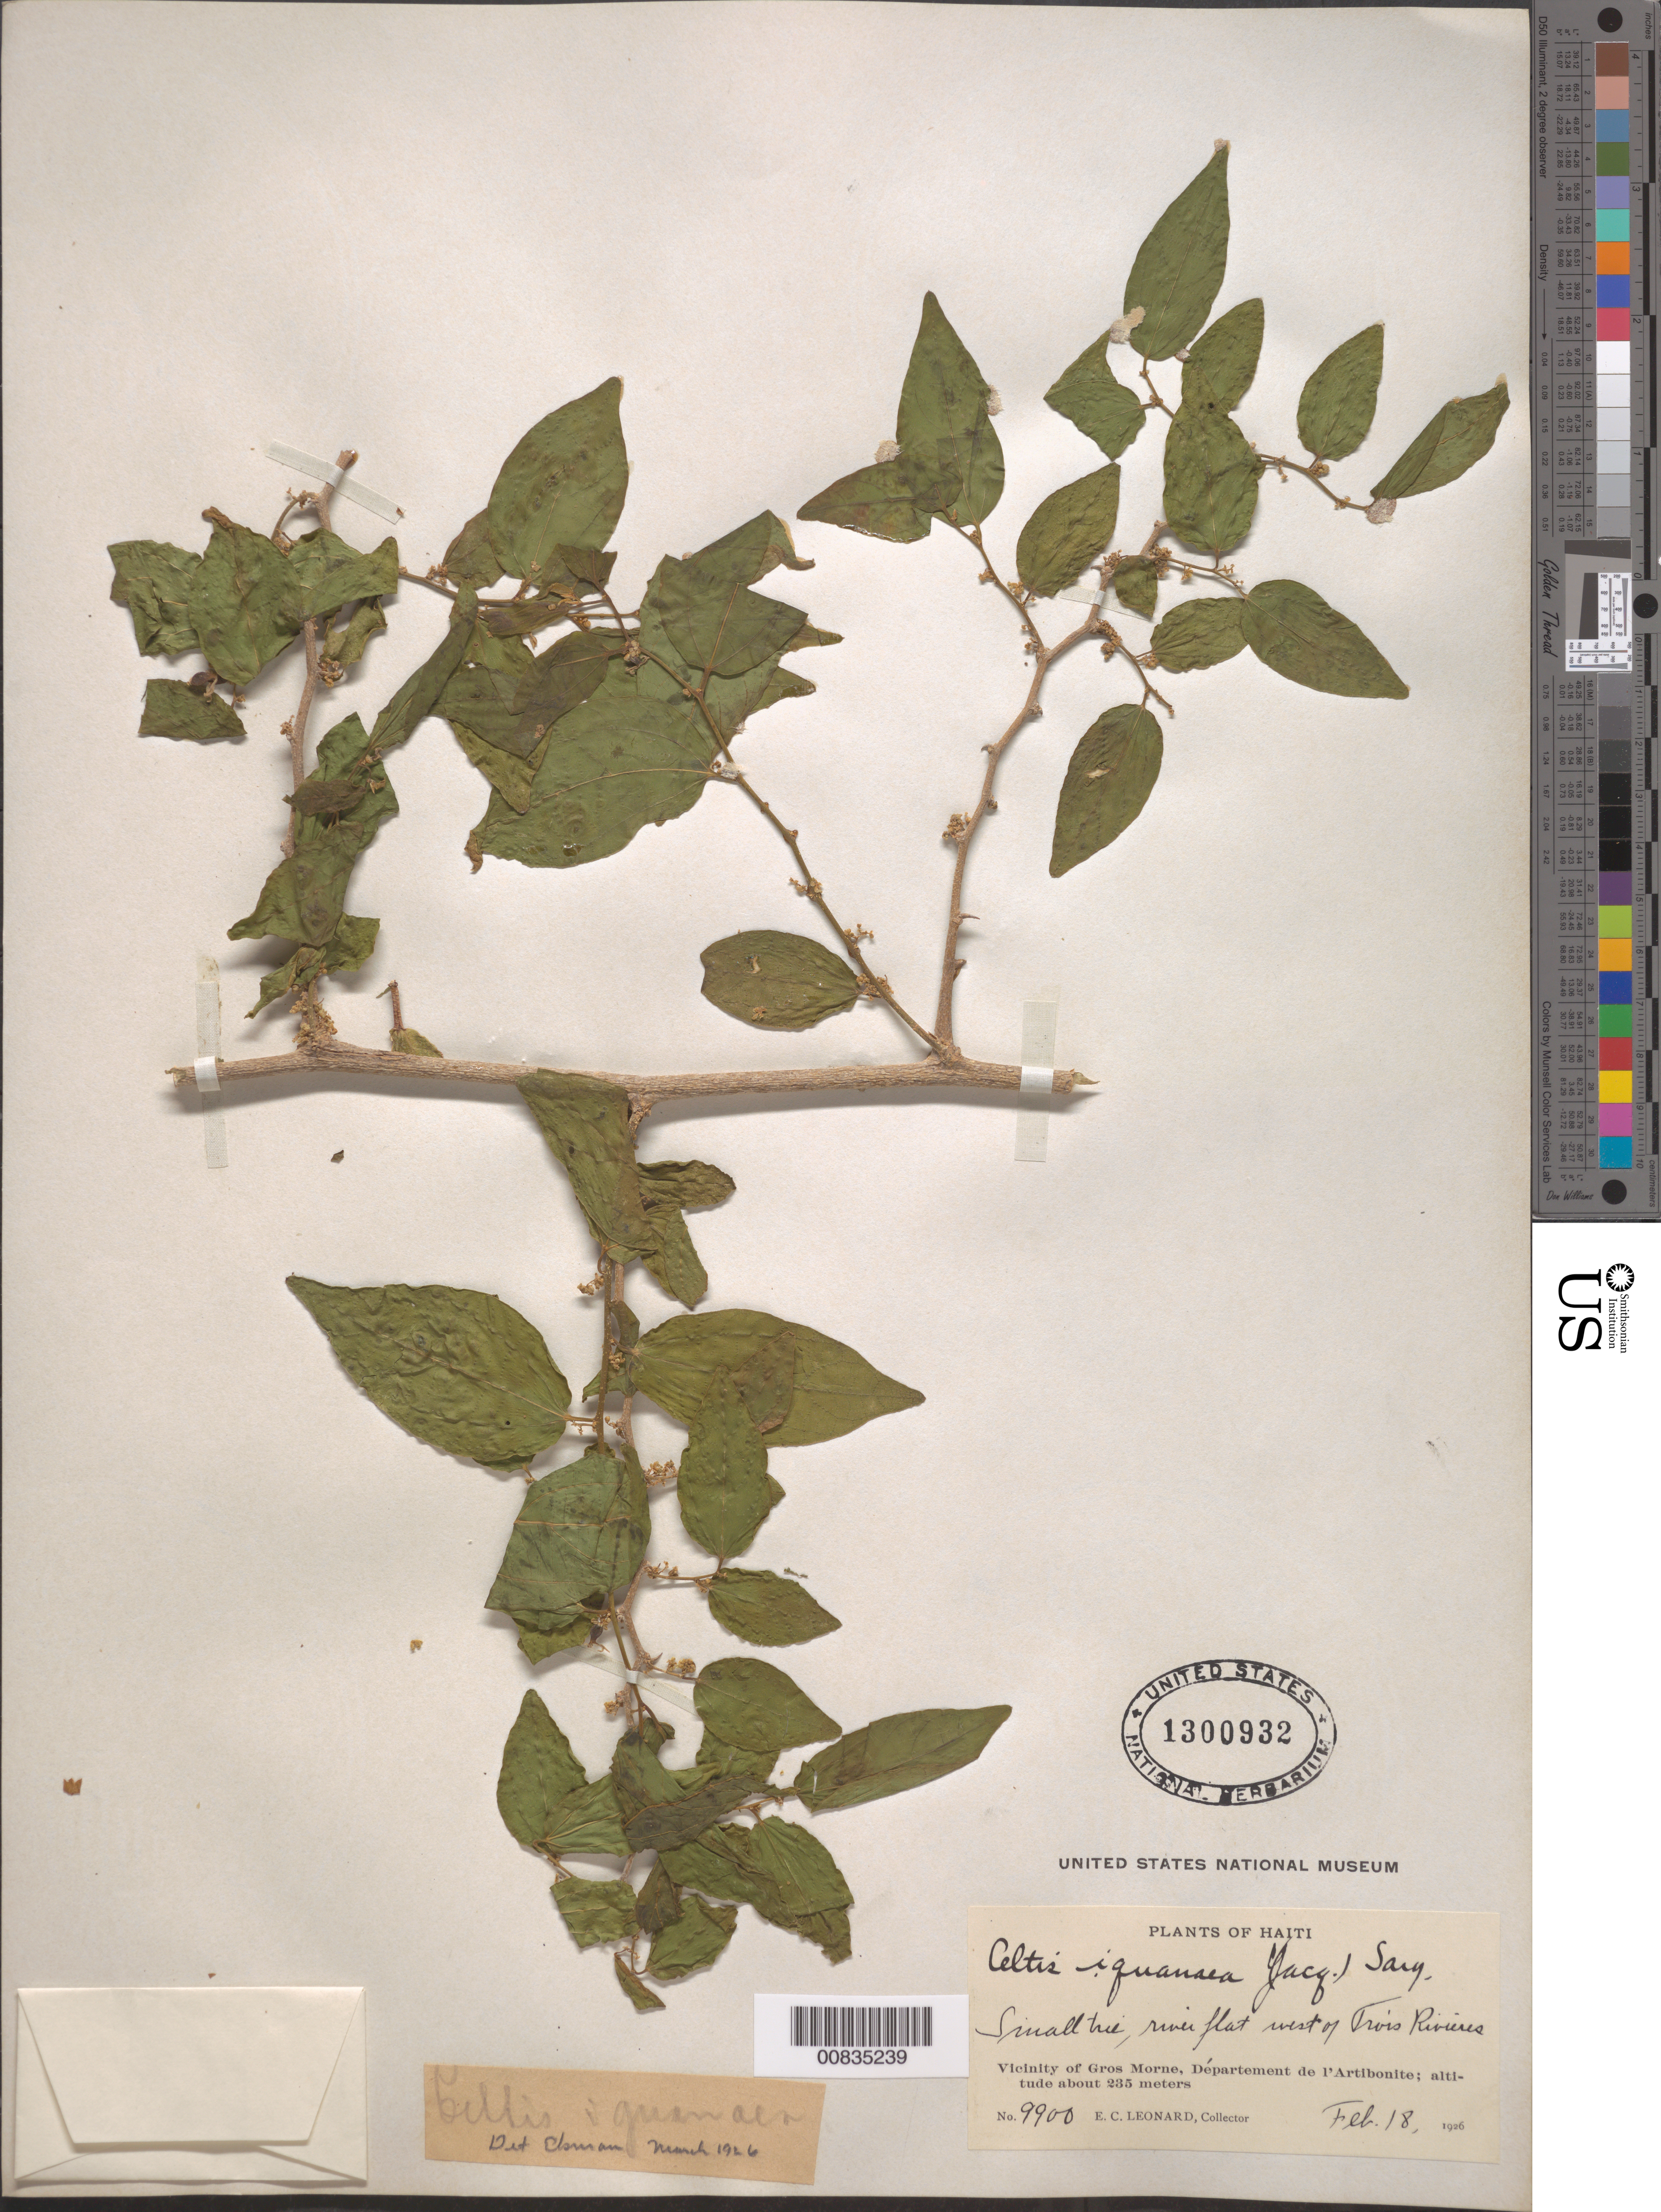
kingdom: Plantae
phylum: Tracheophyta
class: Magnoliopsida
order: Rosales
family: Cannabaceae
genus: Celtis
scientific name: Celtis iguanaea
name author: (Jacq.) Sarg.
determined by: Ekman, E. L.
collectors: E. C. Leonard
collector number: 9900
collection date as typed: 18 Feb 1926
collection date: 1926-02-18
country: Haiti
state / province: Artibonite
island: Hispaniola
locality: Vicinity of Gros Morne, river flat west of Trois Rivières.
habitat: River flat.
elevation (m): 235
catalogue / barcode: US 1300932